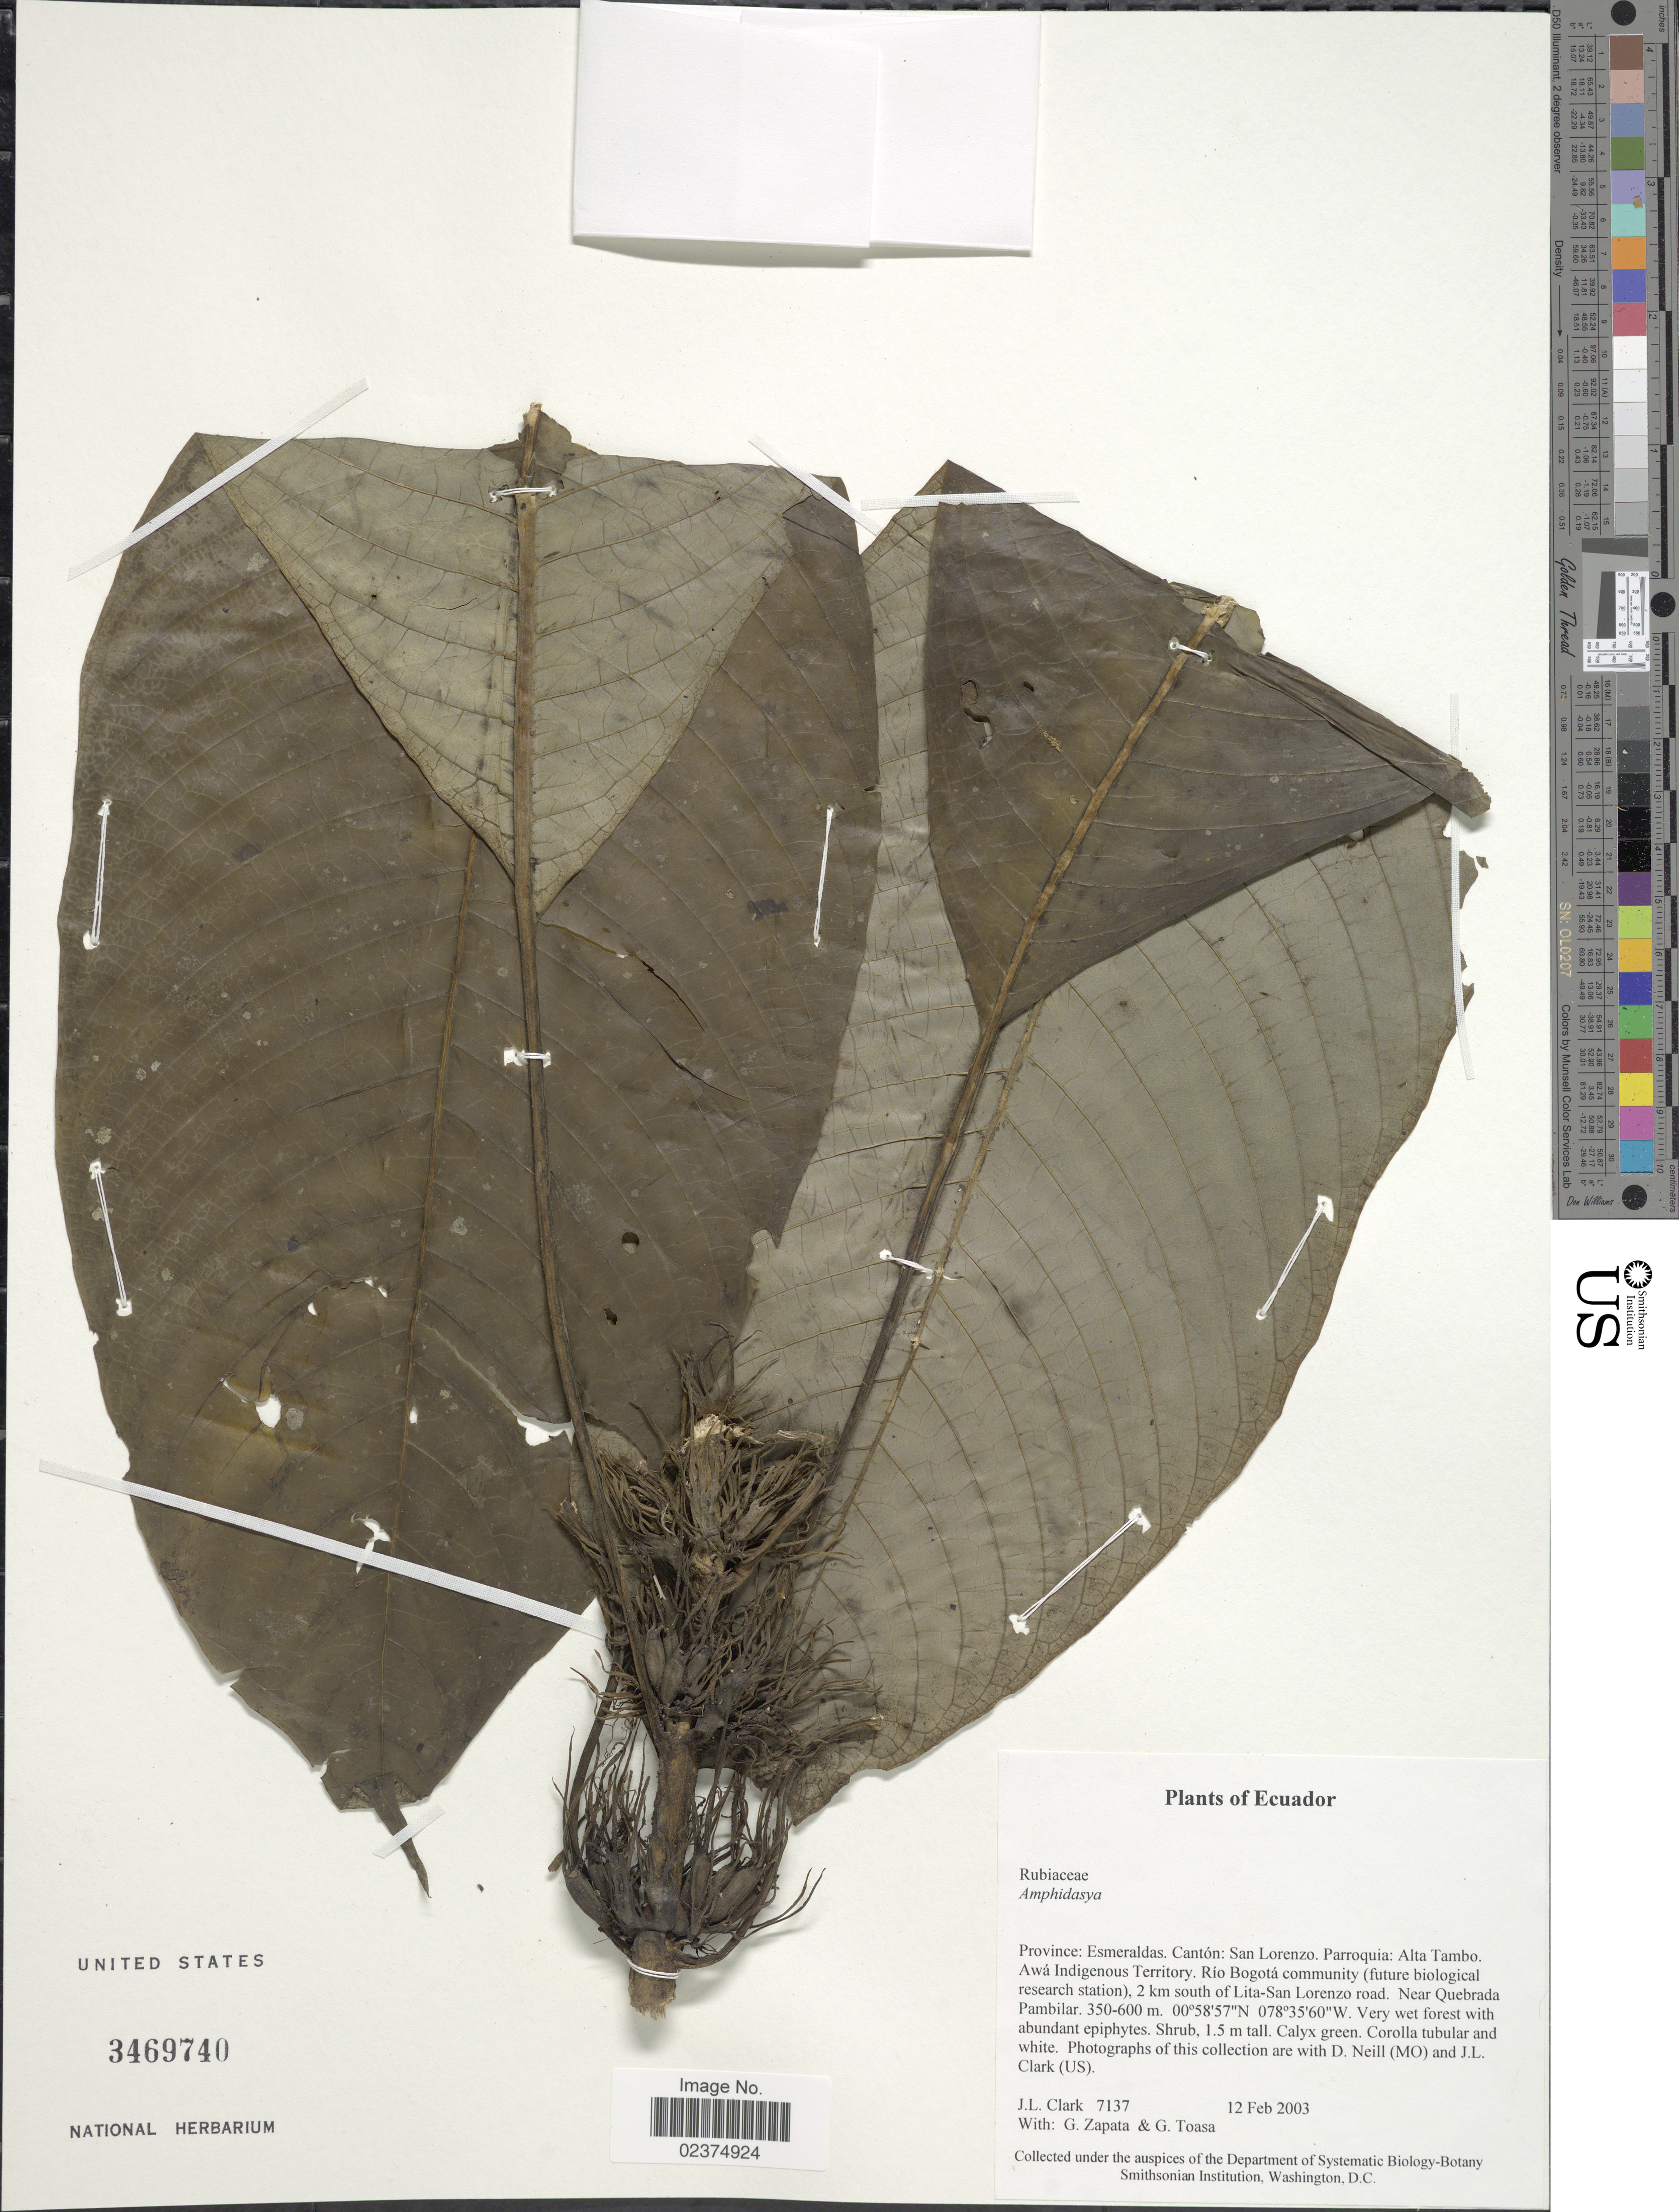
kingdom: Plantae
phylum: Tracheophyta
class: Magnoliopsida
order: Gentianales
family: Rubiaceae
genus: Amphidasya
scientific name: Amphidasya sp.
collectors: J. L. Clark, G. Zapata & G. Toasa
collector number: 7137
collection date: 2003-02-12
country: Ecuador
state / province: Esmeraldas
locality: Province: Esmeraldas, Canton: San Lorenzo. Parroquia: Alta Tambo. Awa Indigenous Territory. Rio Bogota community ( future biological research station), 2 km south of Lita- San Lorenzo road. Near Quebrada Pambilar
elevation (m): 350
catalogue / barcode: US 3469740